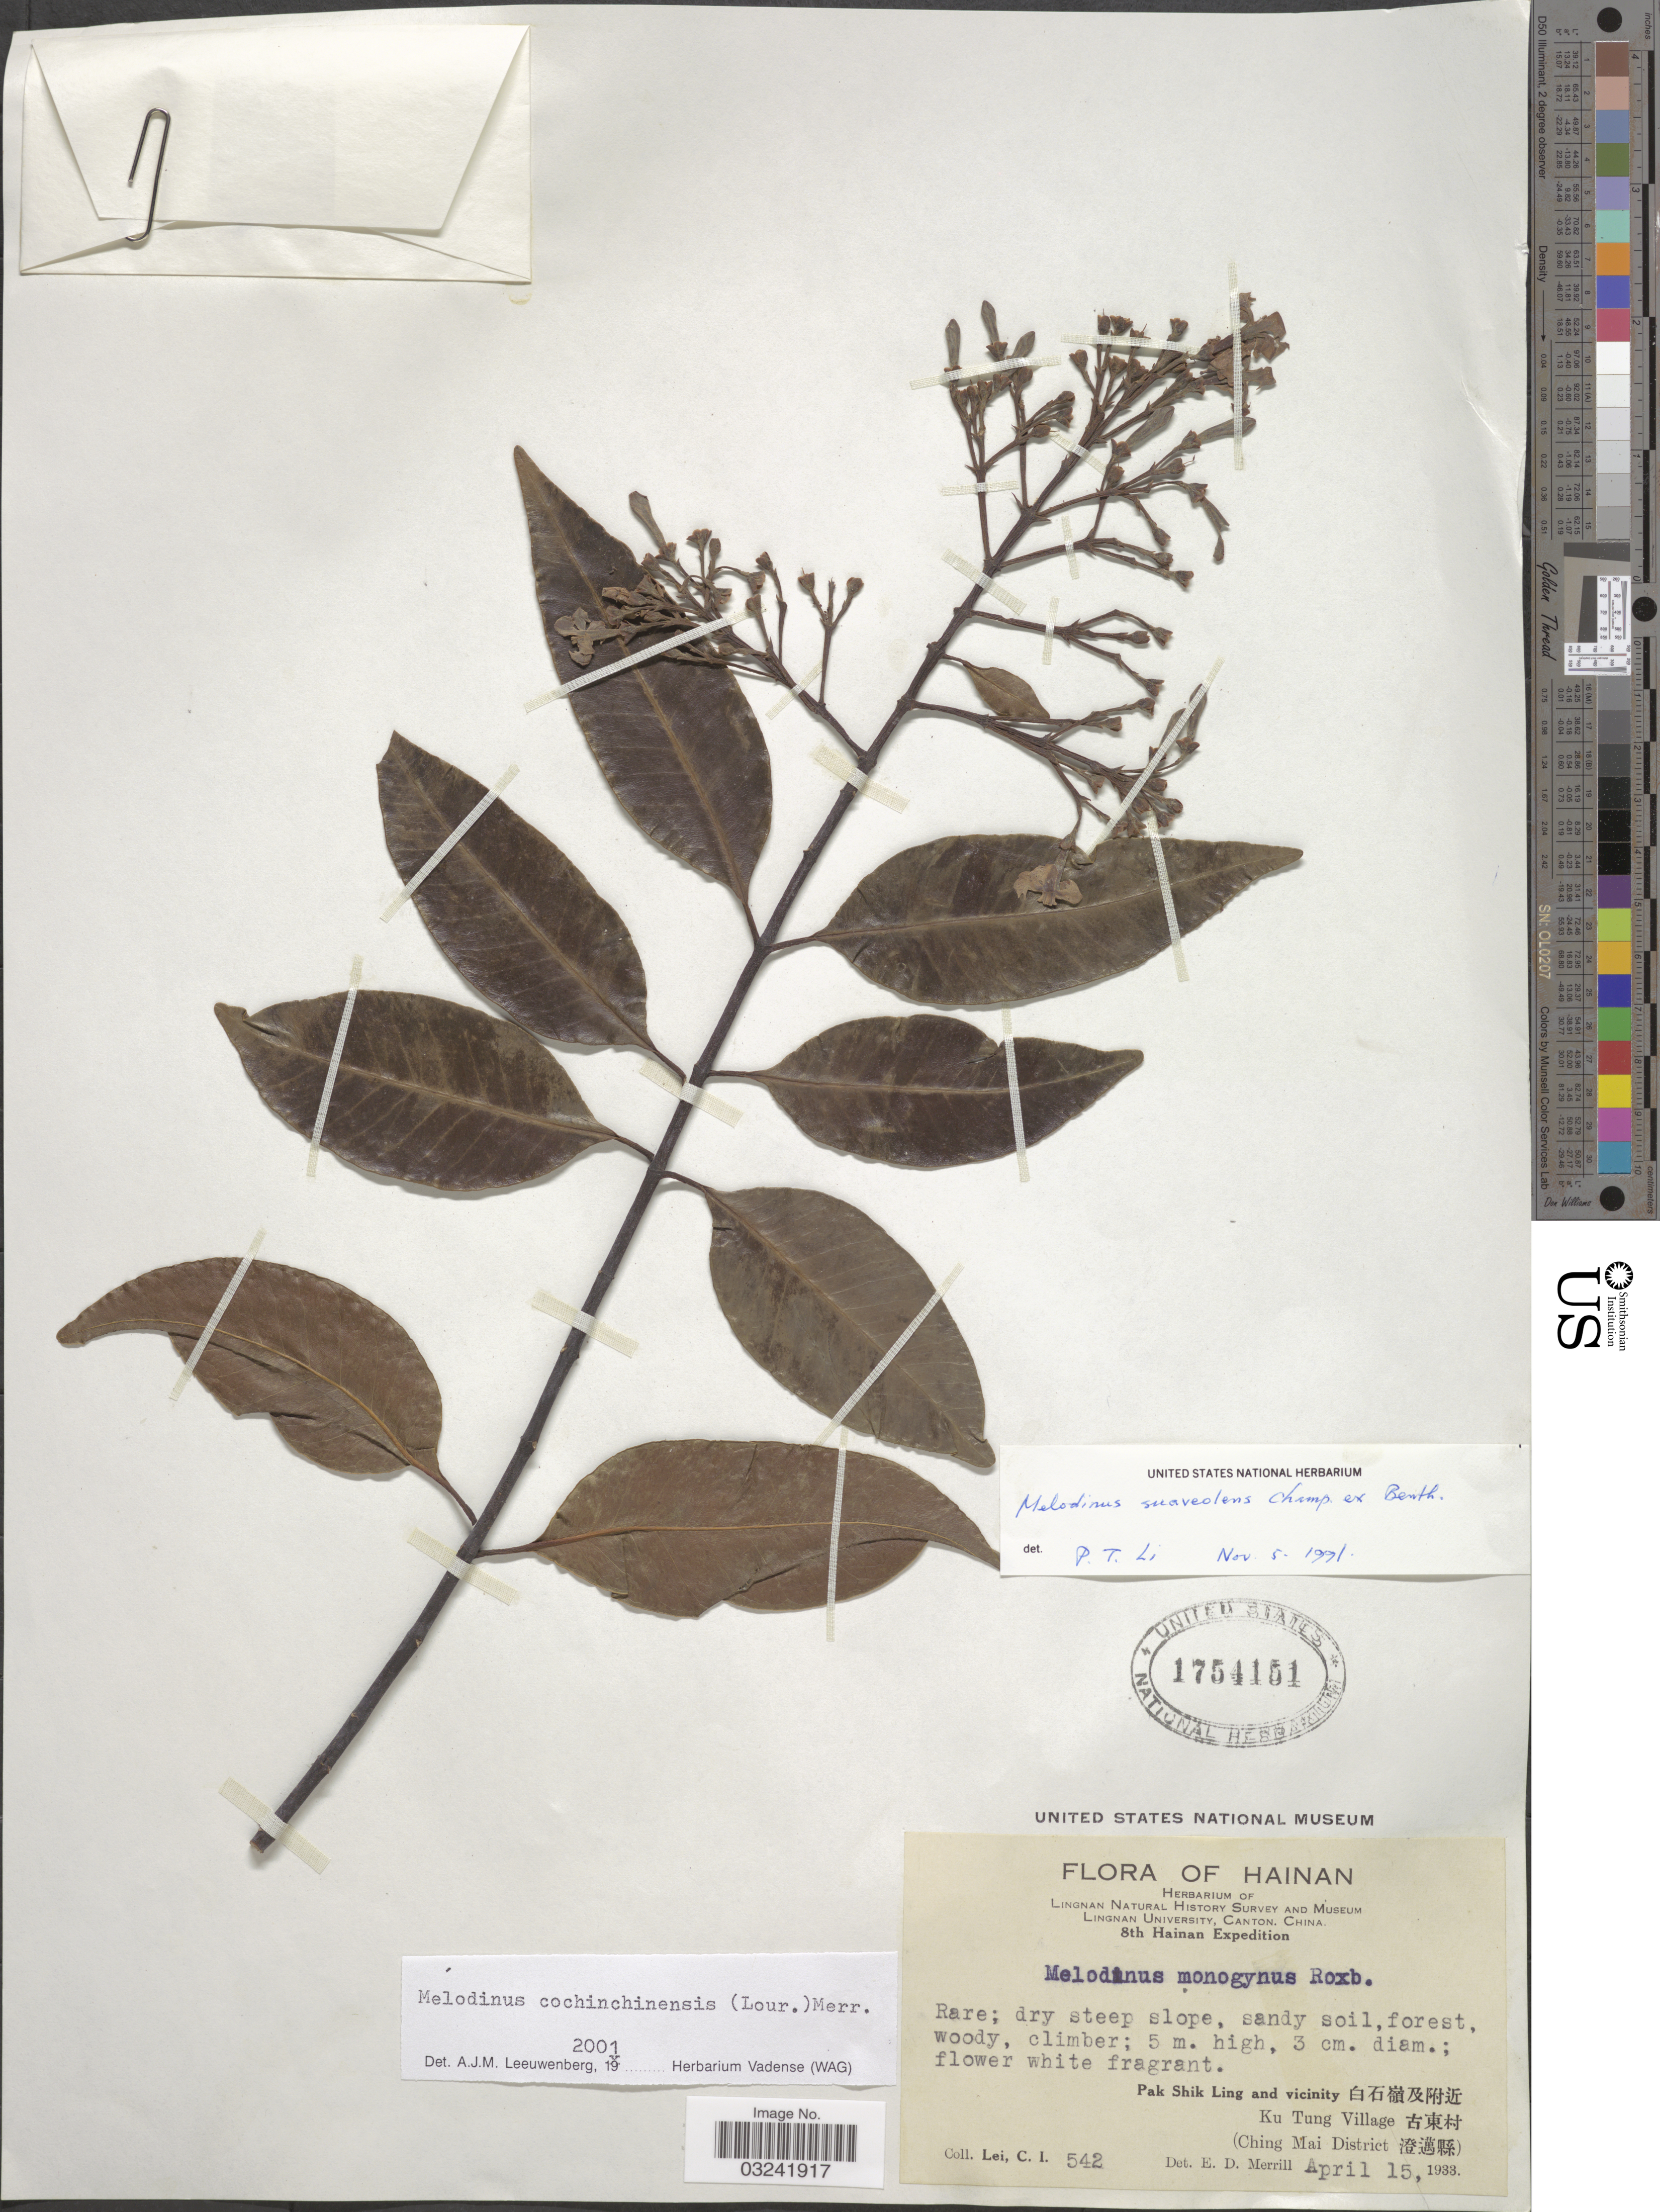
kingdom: Plantae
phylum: Tracheophyta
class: Magnoliopsida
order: Gentianales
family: Apocynaceae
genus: Melodinus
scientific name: Melodinus cochinchinensis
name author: (Lour.) Merr.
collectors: C. I. Lei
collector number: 542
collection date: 1933-04-15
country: China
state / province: Hainan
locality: Pak Shik Ling and vicinity X, Ku Tung Village X, (Ching Mai District X).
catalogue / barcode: US 1754151